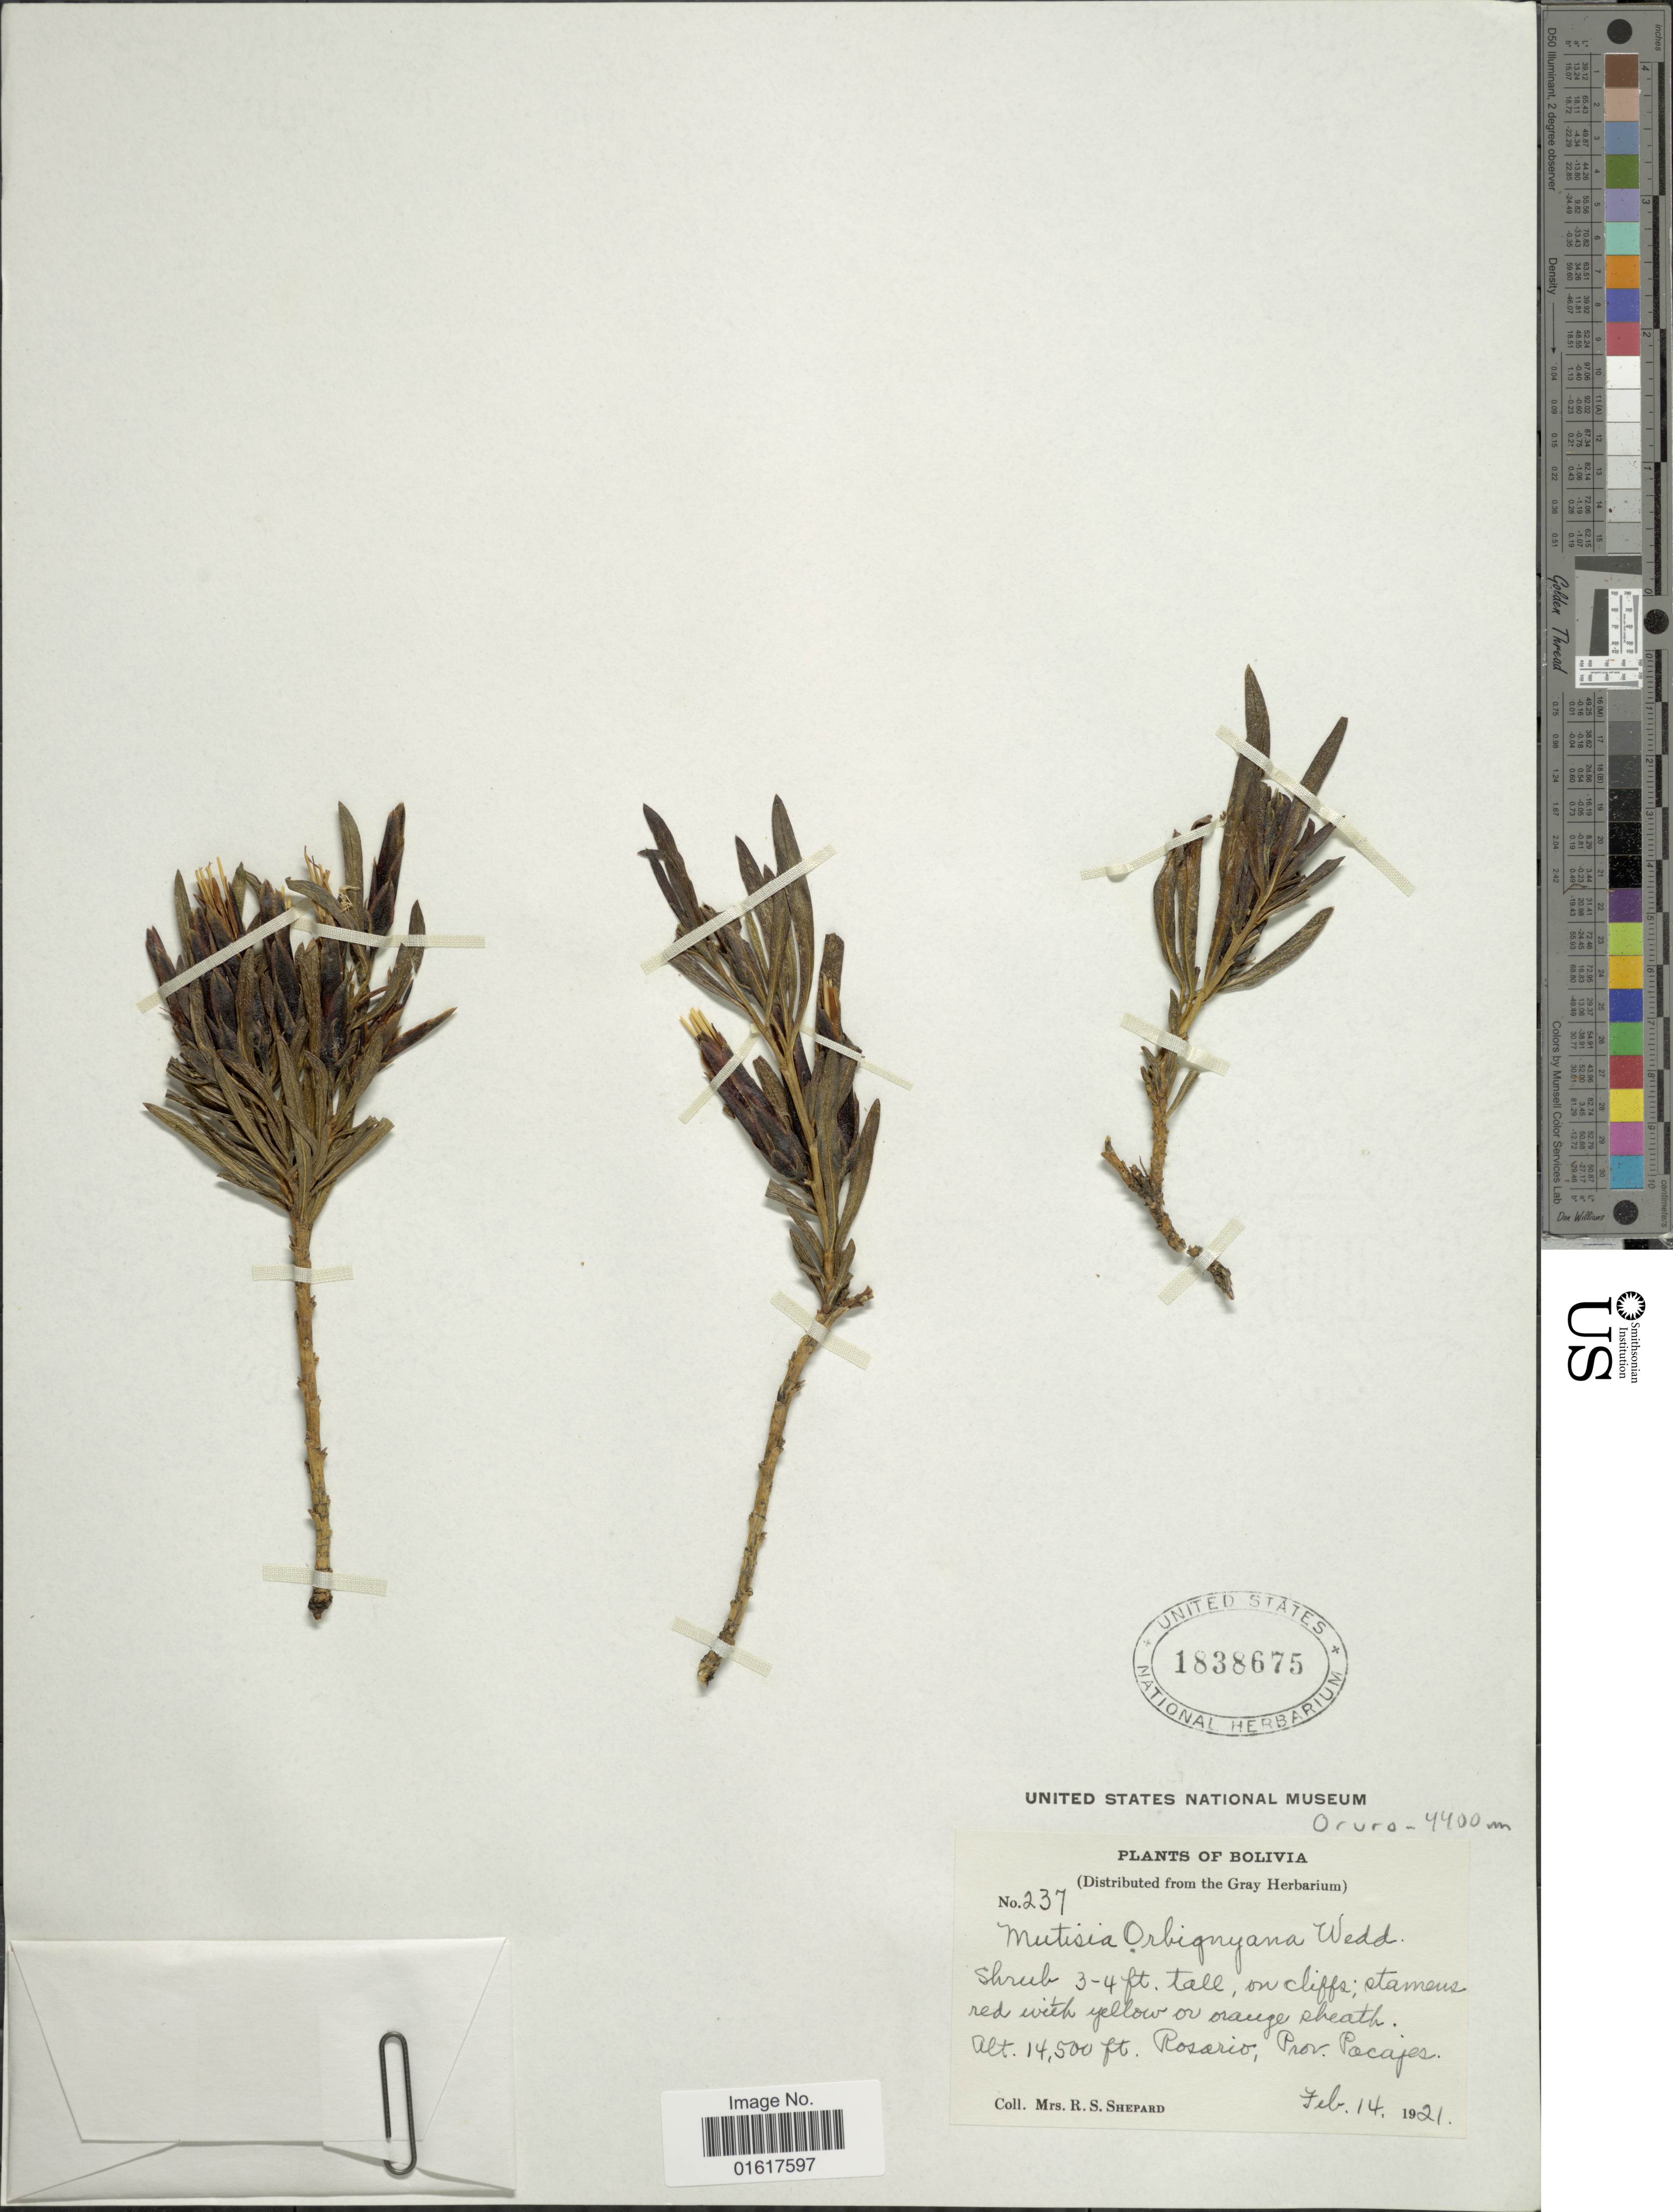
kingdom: Plantae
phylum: Tracheophyta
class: Magnoliopsida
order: Asterales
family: Asteraceae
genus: Mutisia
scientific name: Mutisia orbignyana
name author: Wedd.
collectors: R. Shepard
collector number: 237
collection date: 1921-02-14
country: Bolivia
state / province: Oruro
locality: Rosario, Prov. Pacajes.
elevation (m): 4420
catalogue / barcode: US 1838675